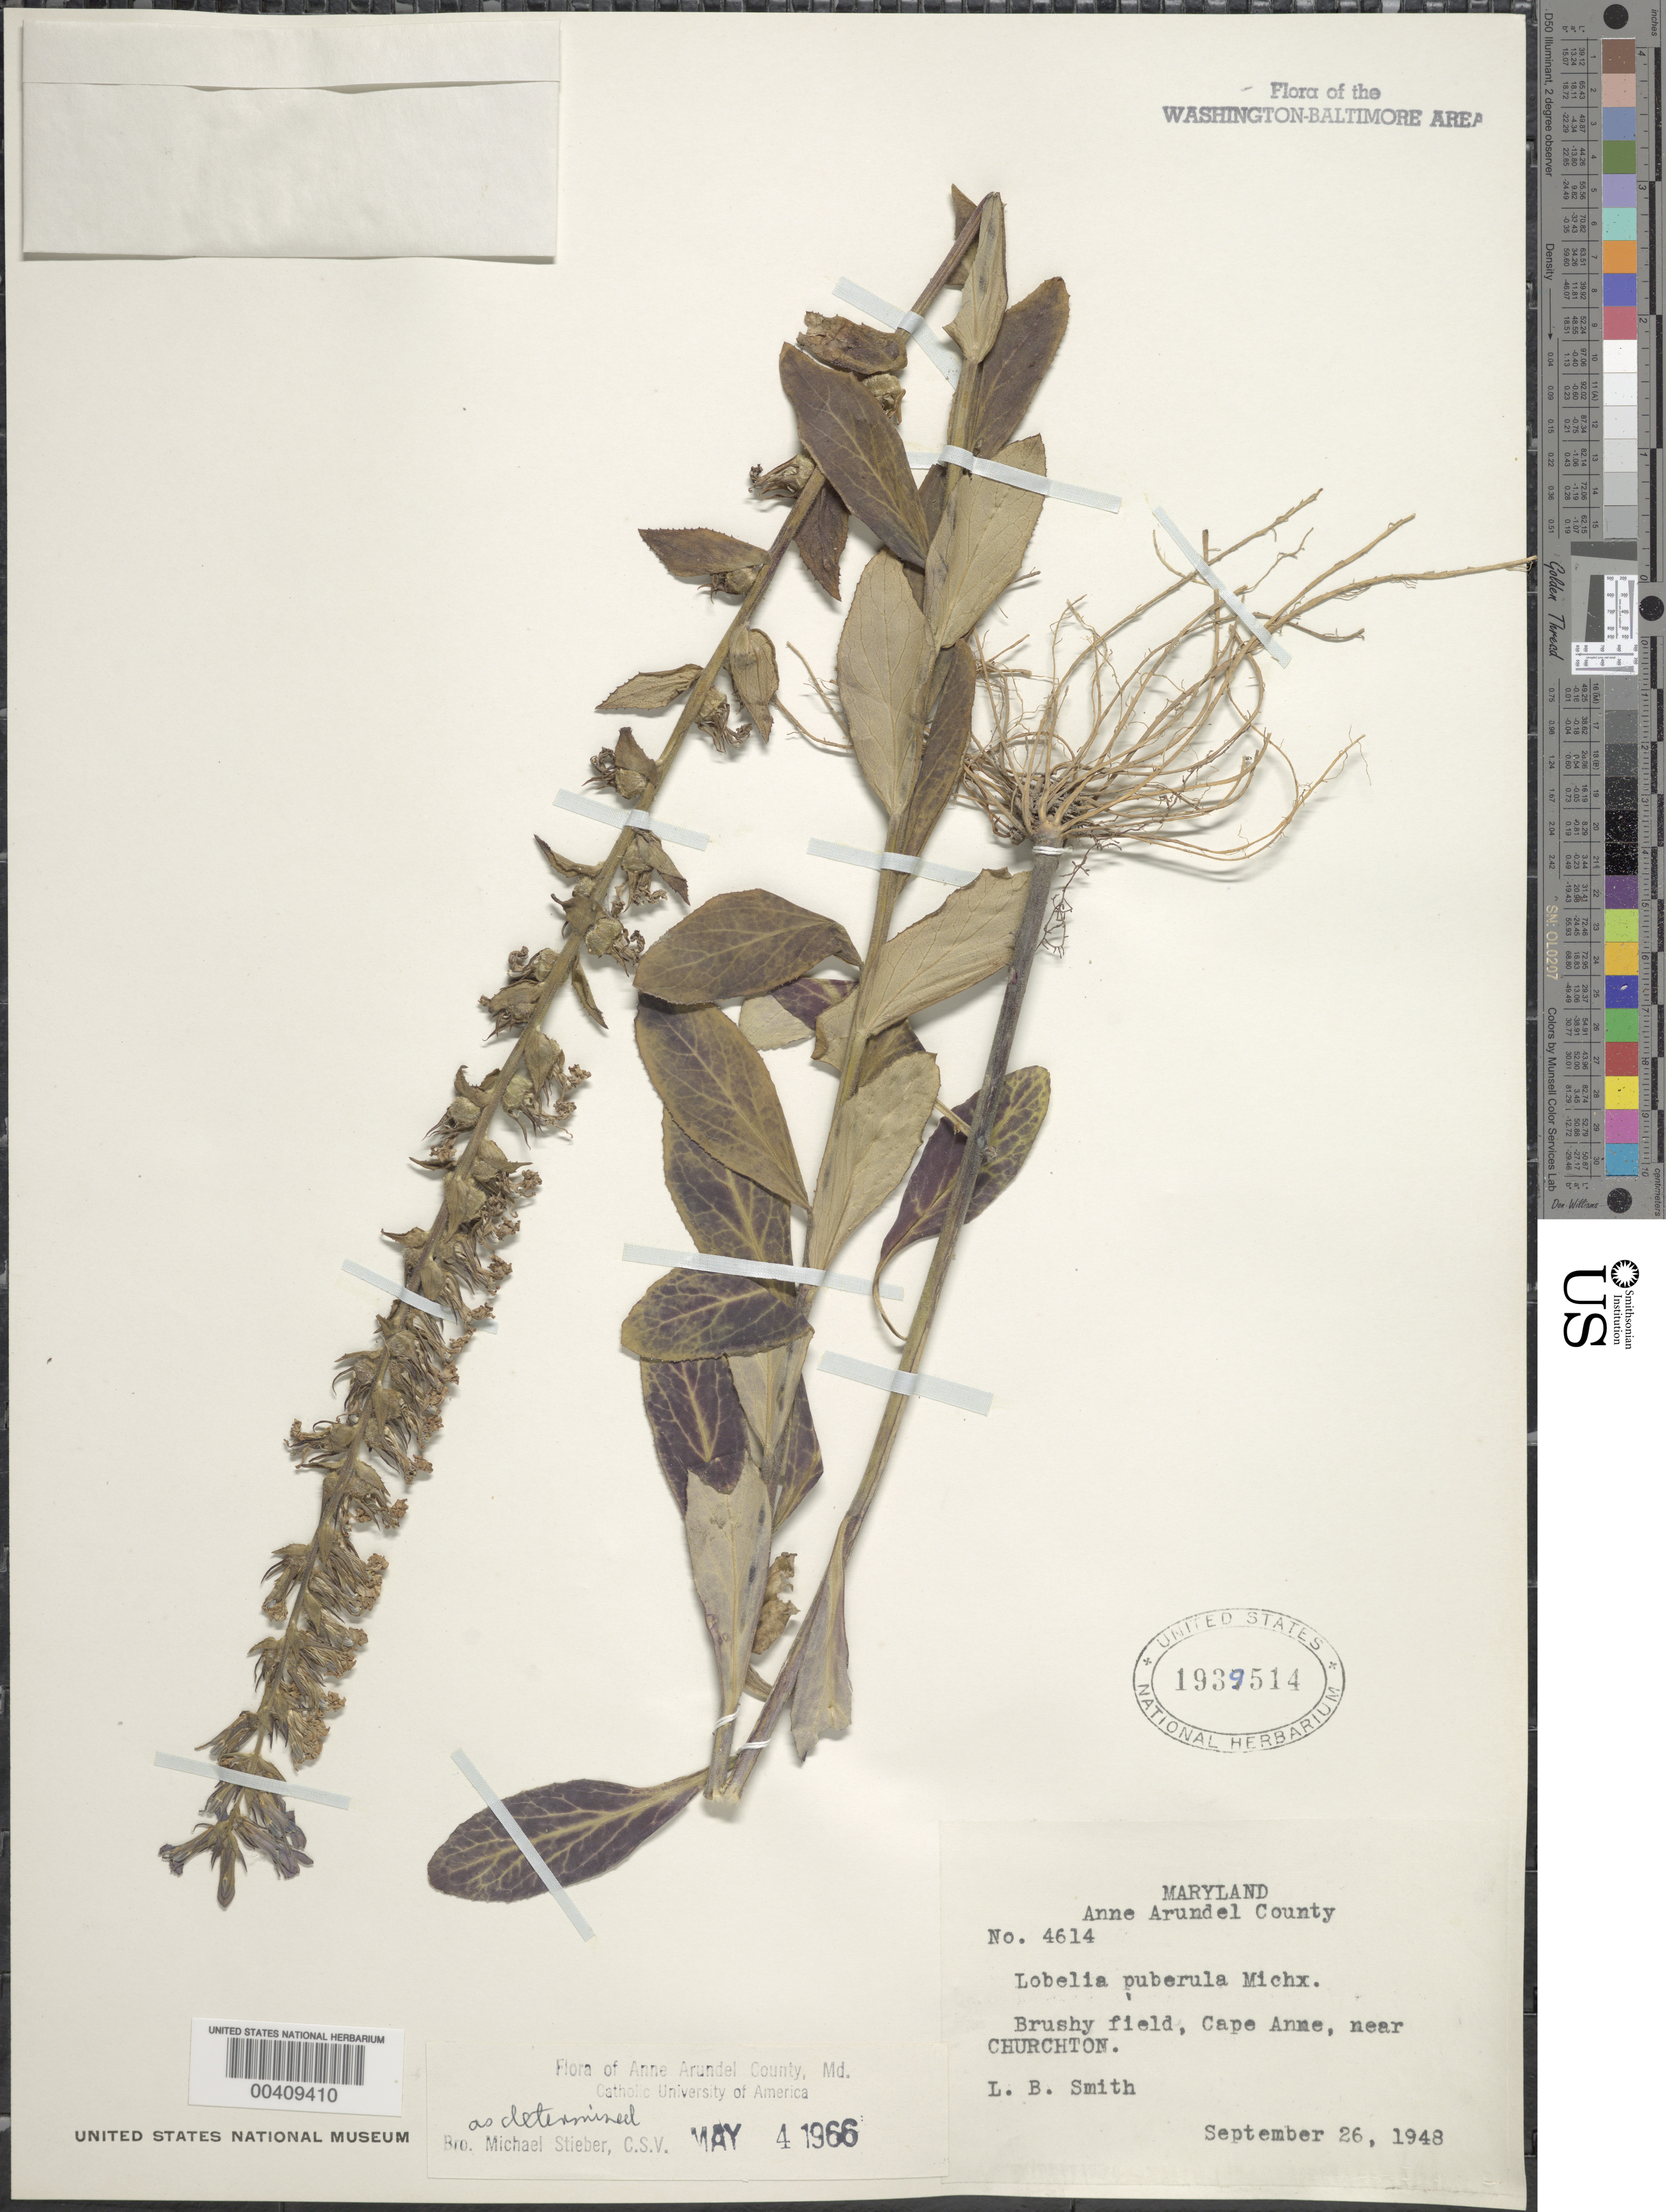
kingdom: Plantae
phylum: Tracheophyta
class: Magnoliopsida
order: Asterales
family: Campanulaceae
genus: Lobelia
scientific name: Lobelia puberula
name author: Michx.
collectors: L. Smith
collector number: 4614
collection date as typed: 26 Sep 1948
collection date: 1948-09-26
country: United States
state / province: Maryland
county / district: Anne Arundel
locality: Cape Anne, near Churchton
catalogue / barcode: US 1939514